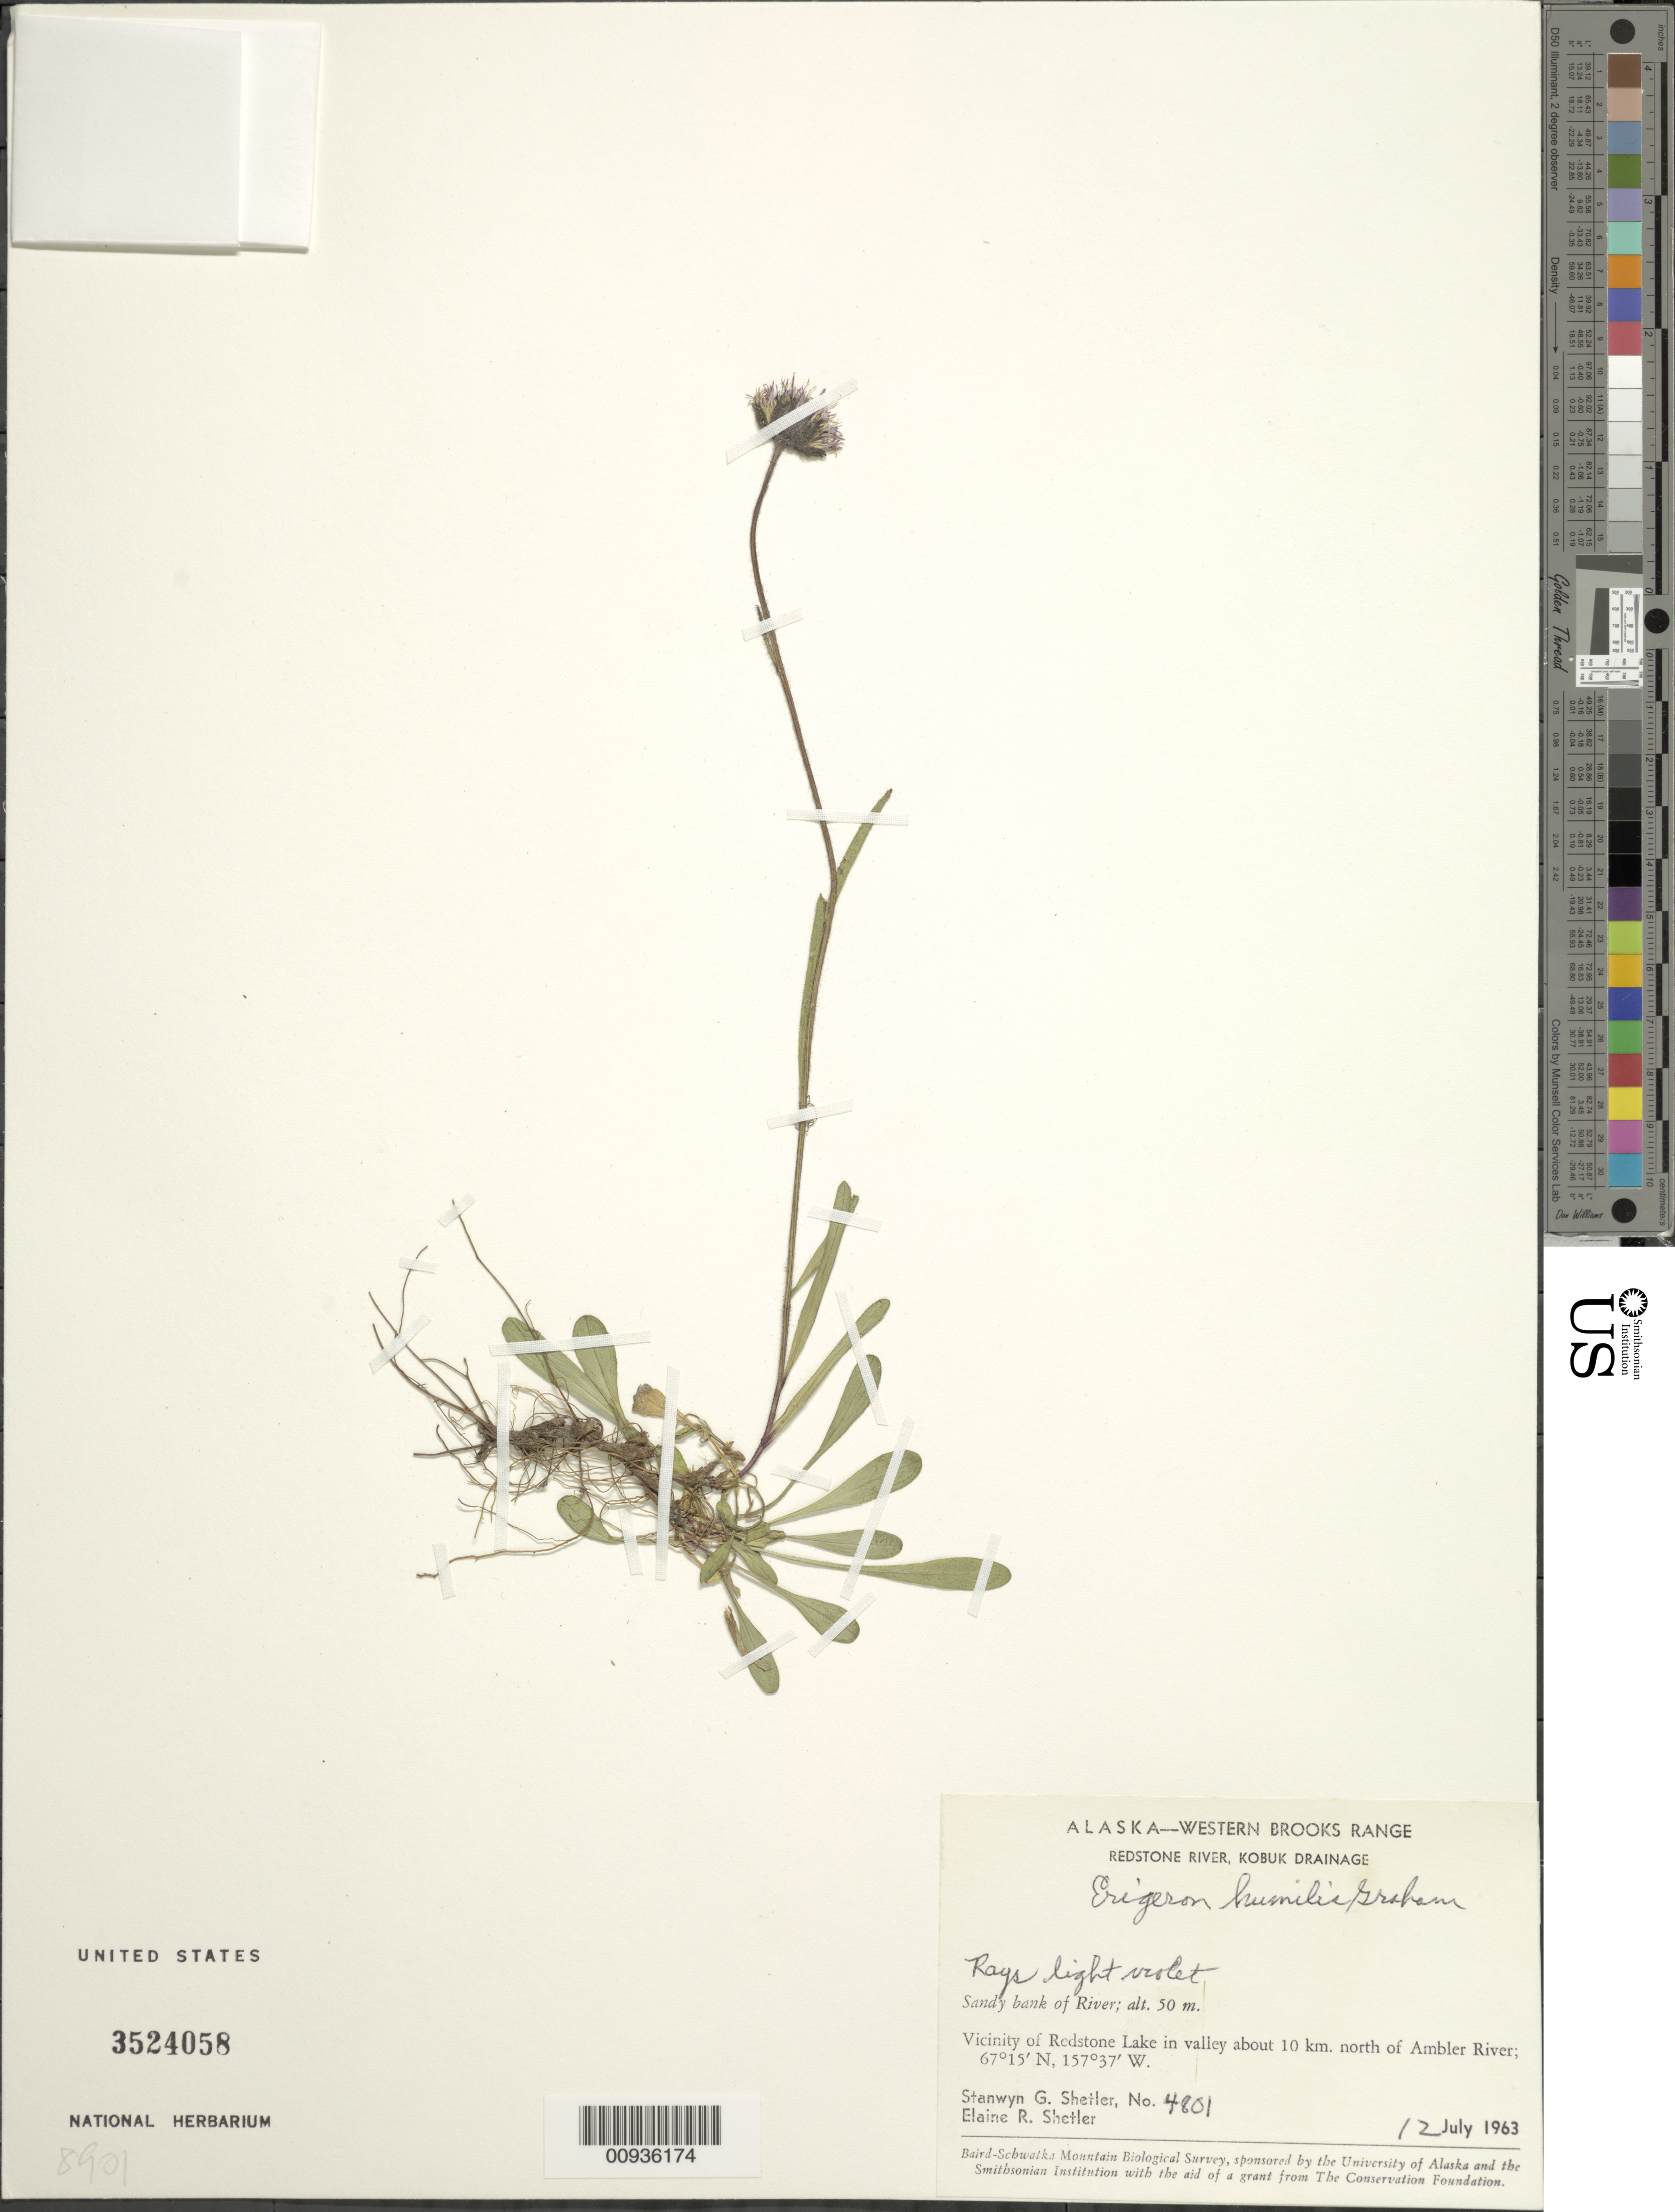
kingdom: Plantae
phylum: Tracheophyta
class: Magnoliopsida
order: Asterales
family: Asteraceae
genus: Erigeron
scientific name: Erigeron humilis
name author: Graham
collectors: S. Shetler & E. R. Shetler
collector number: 4801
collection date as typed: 12 Jul 1963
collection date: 1963-07-12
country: United States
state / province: Alaska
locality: Vicinity of Redstone Lake in valley about 10 km. north of Ambler River. Western Brooks Range, Redstone River, Kobuk Drainage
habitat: Sandy bank of River.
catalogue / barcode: US 3524058